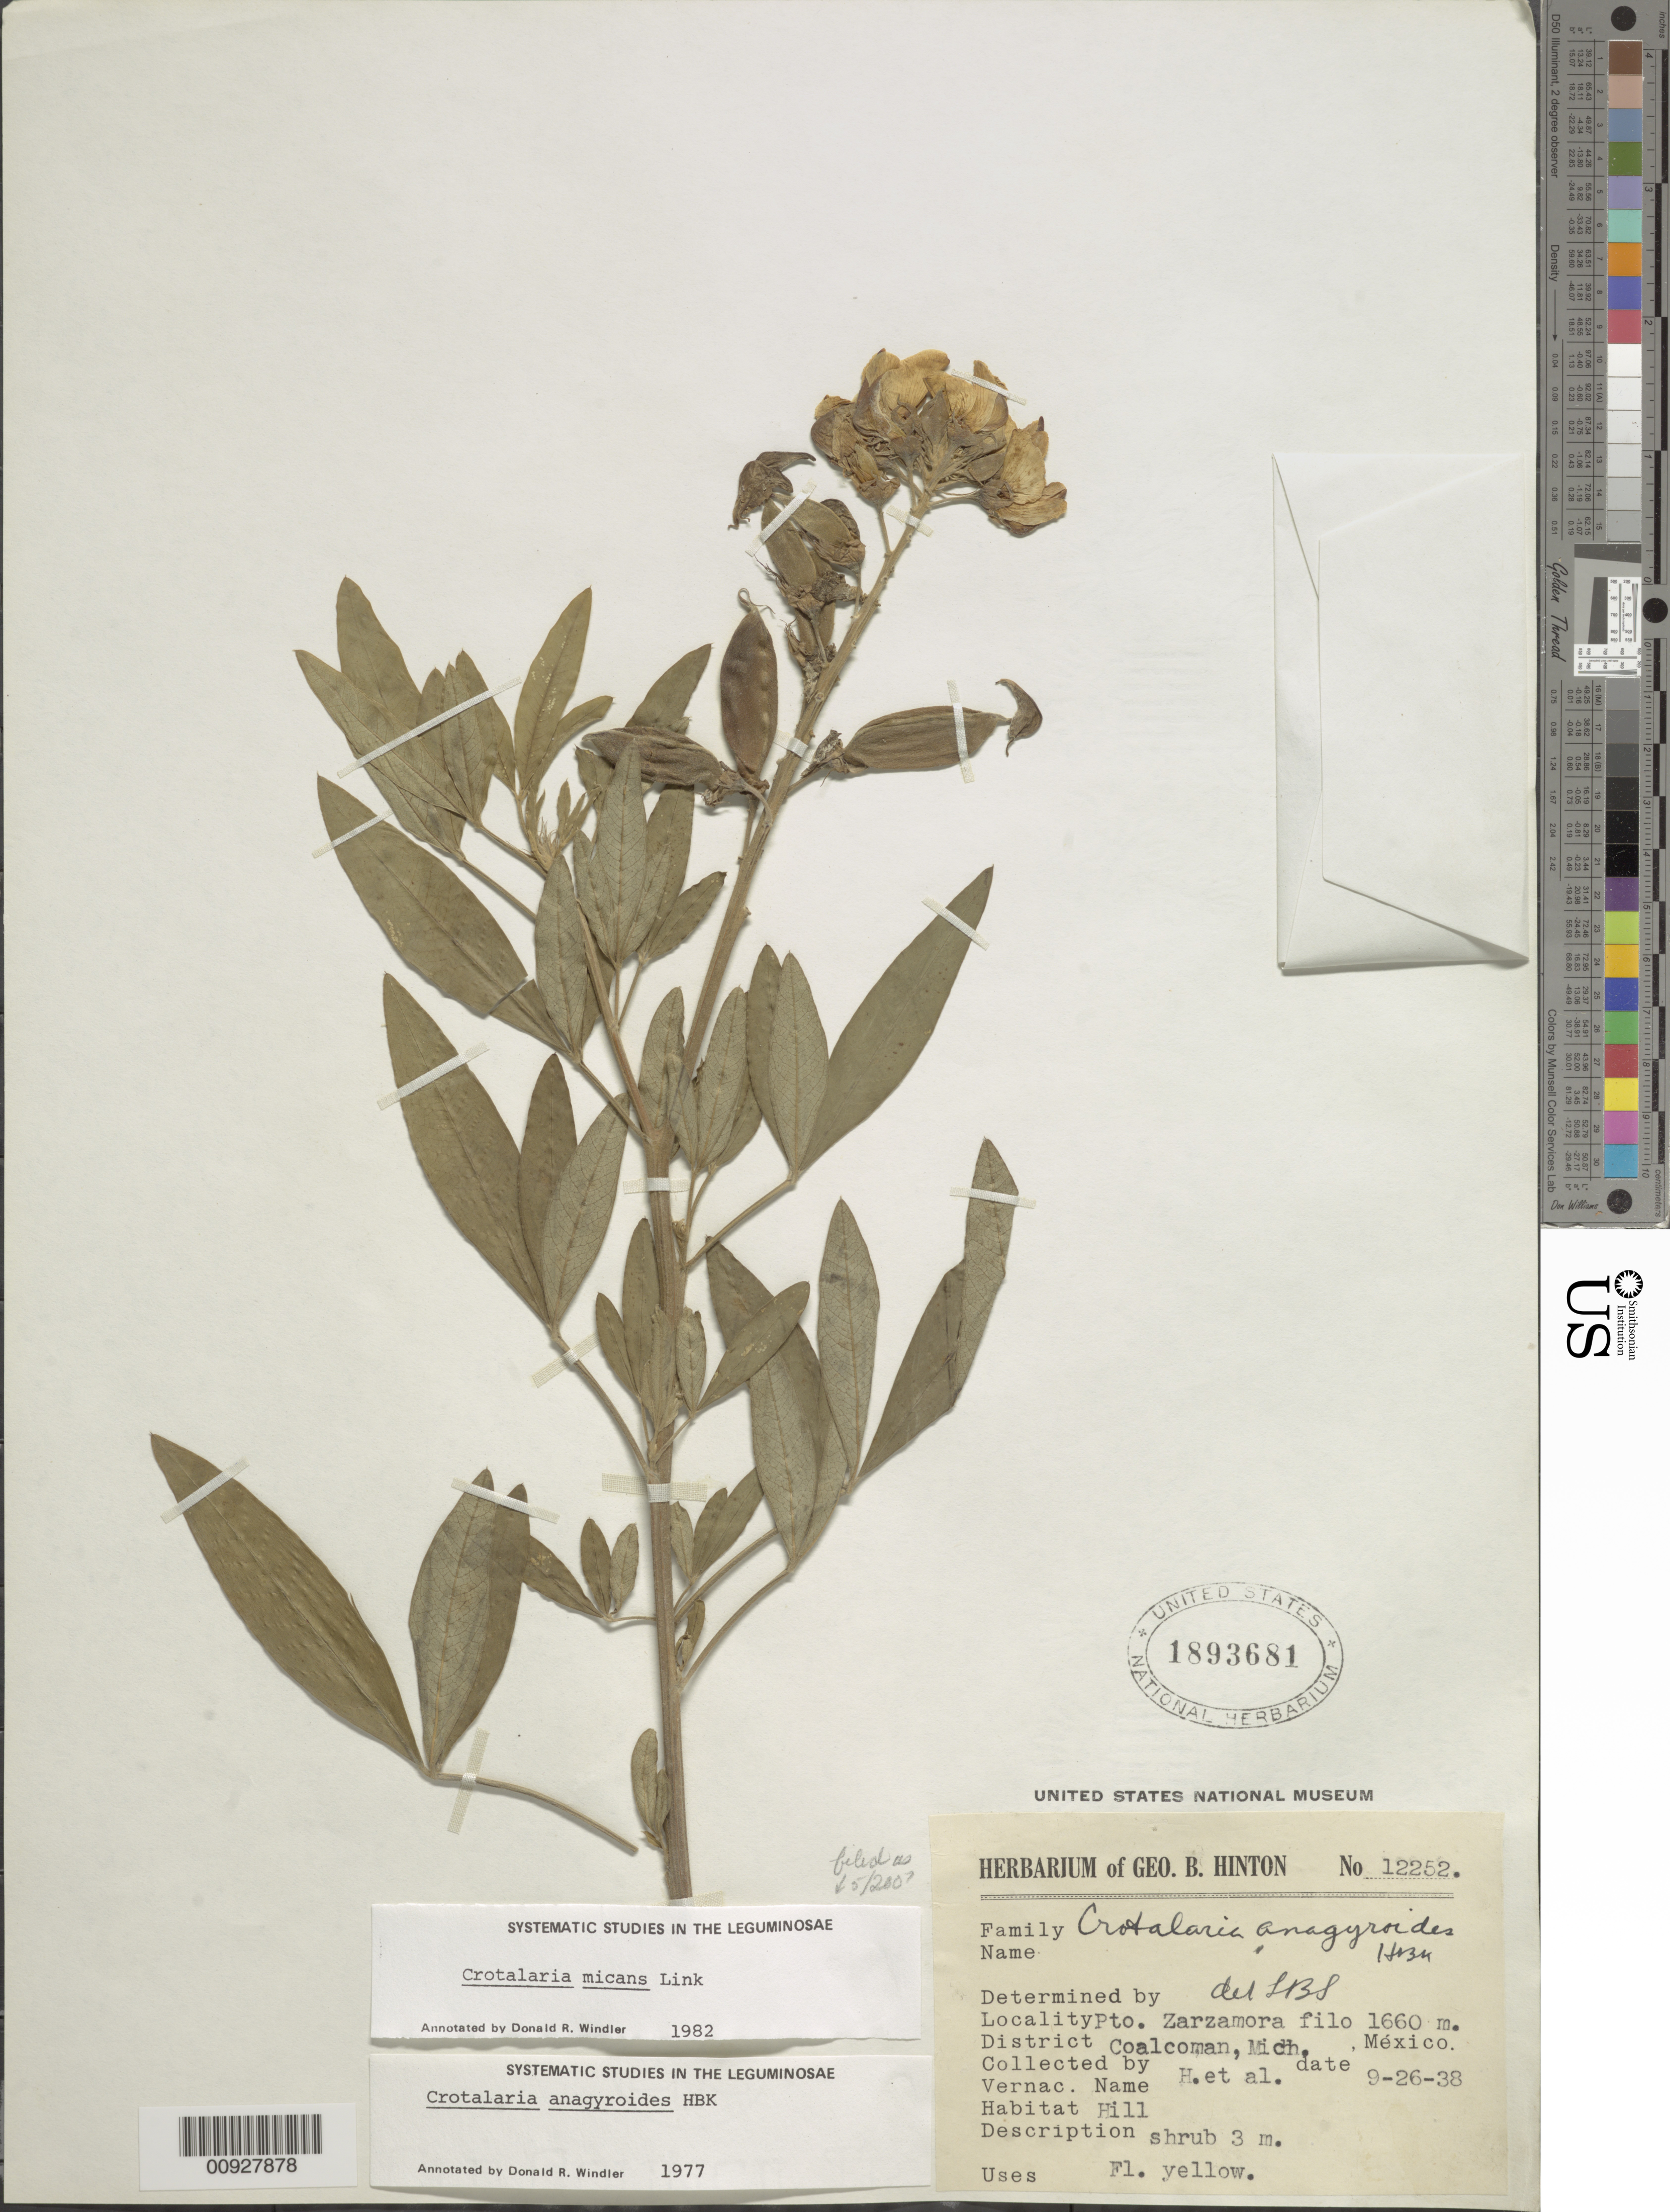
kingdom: Plantae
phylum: Tracheophyta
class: Magnoliopsida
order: Fabales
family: Fabaceae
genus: Crotalaria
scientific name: Crotalaria micans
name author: Link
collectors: G. B. Hinton & et al.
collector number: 12252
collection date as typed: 26 Sep 1938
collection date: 1938-09-26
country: Mexico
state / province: Michoacán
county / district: Coalcomán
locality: Zarzamora filo, District Coalcomán, Michoacán.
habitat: Hill.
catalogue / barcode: US 1893681